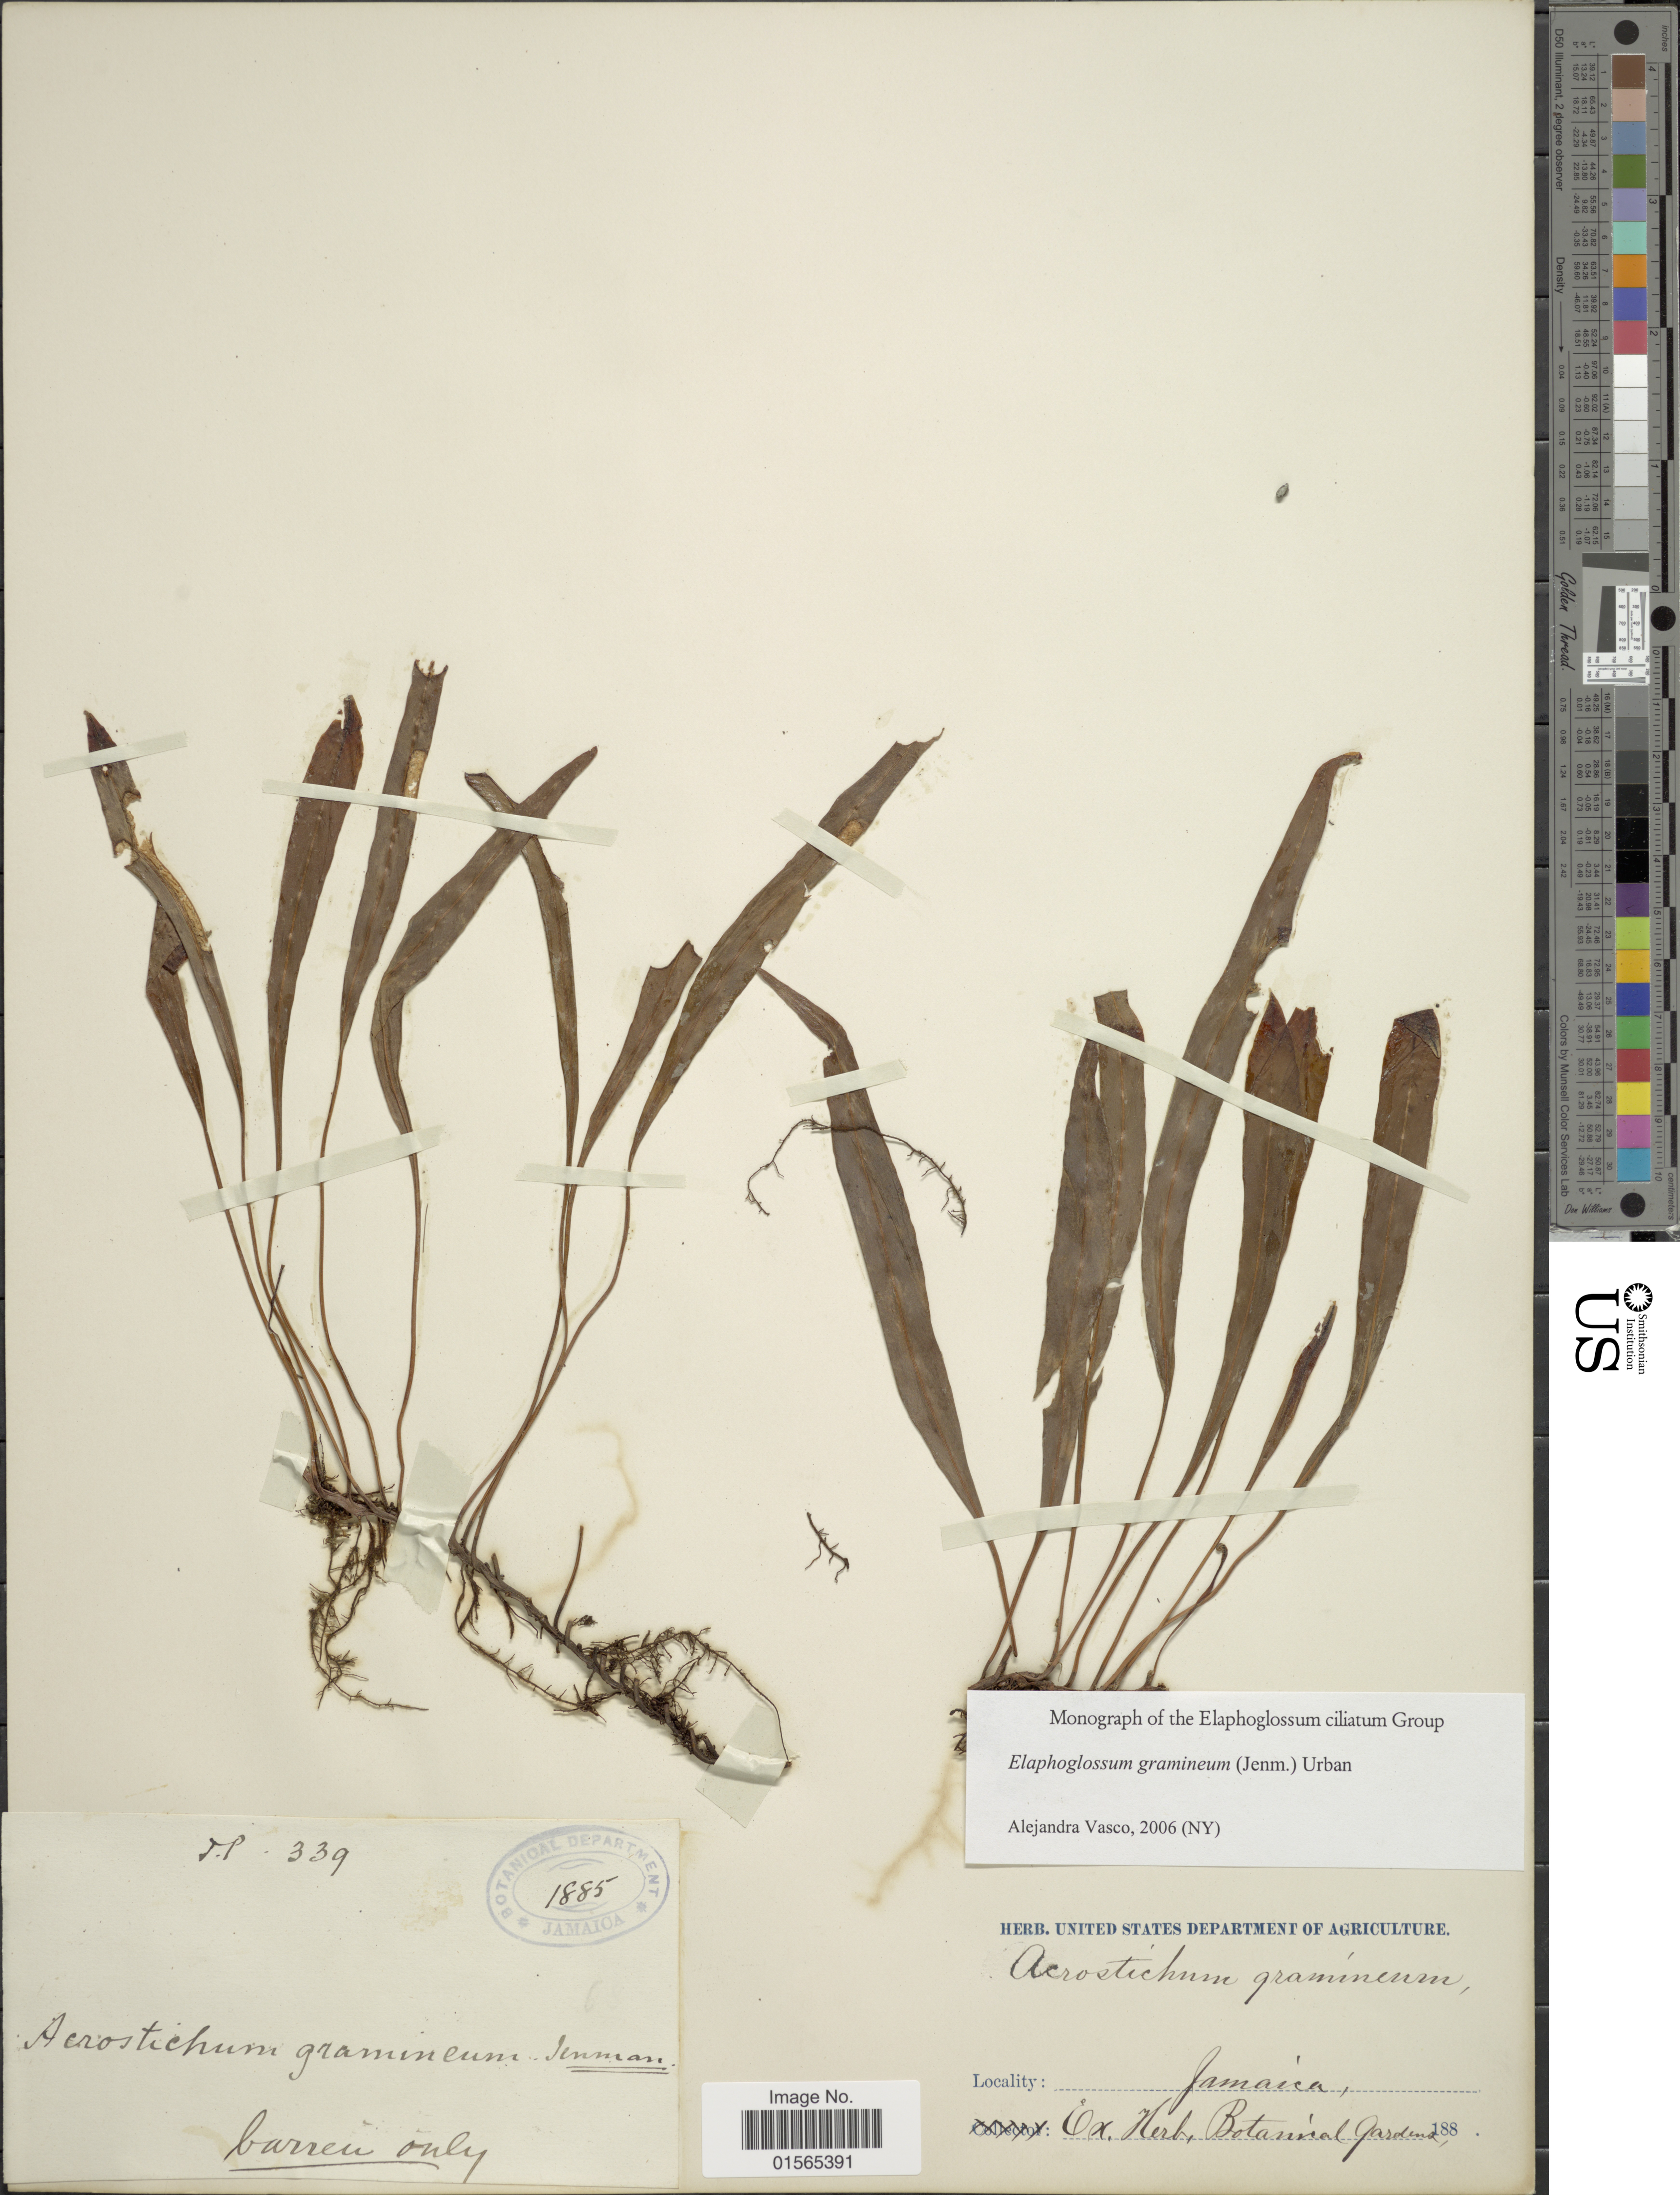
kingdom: Plantae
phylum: Tracheophyta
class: Polypodiopsida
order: Polypodiales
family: Dryopteridaceae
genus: Elaphoglossum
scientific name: Elaphoglossum gramineum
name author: (Jenman) Urb.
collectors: ex herb. Bot. Bog.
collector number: TP339?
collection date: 1885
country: Jamaica